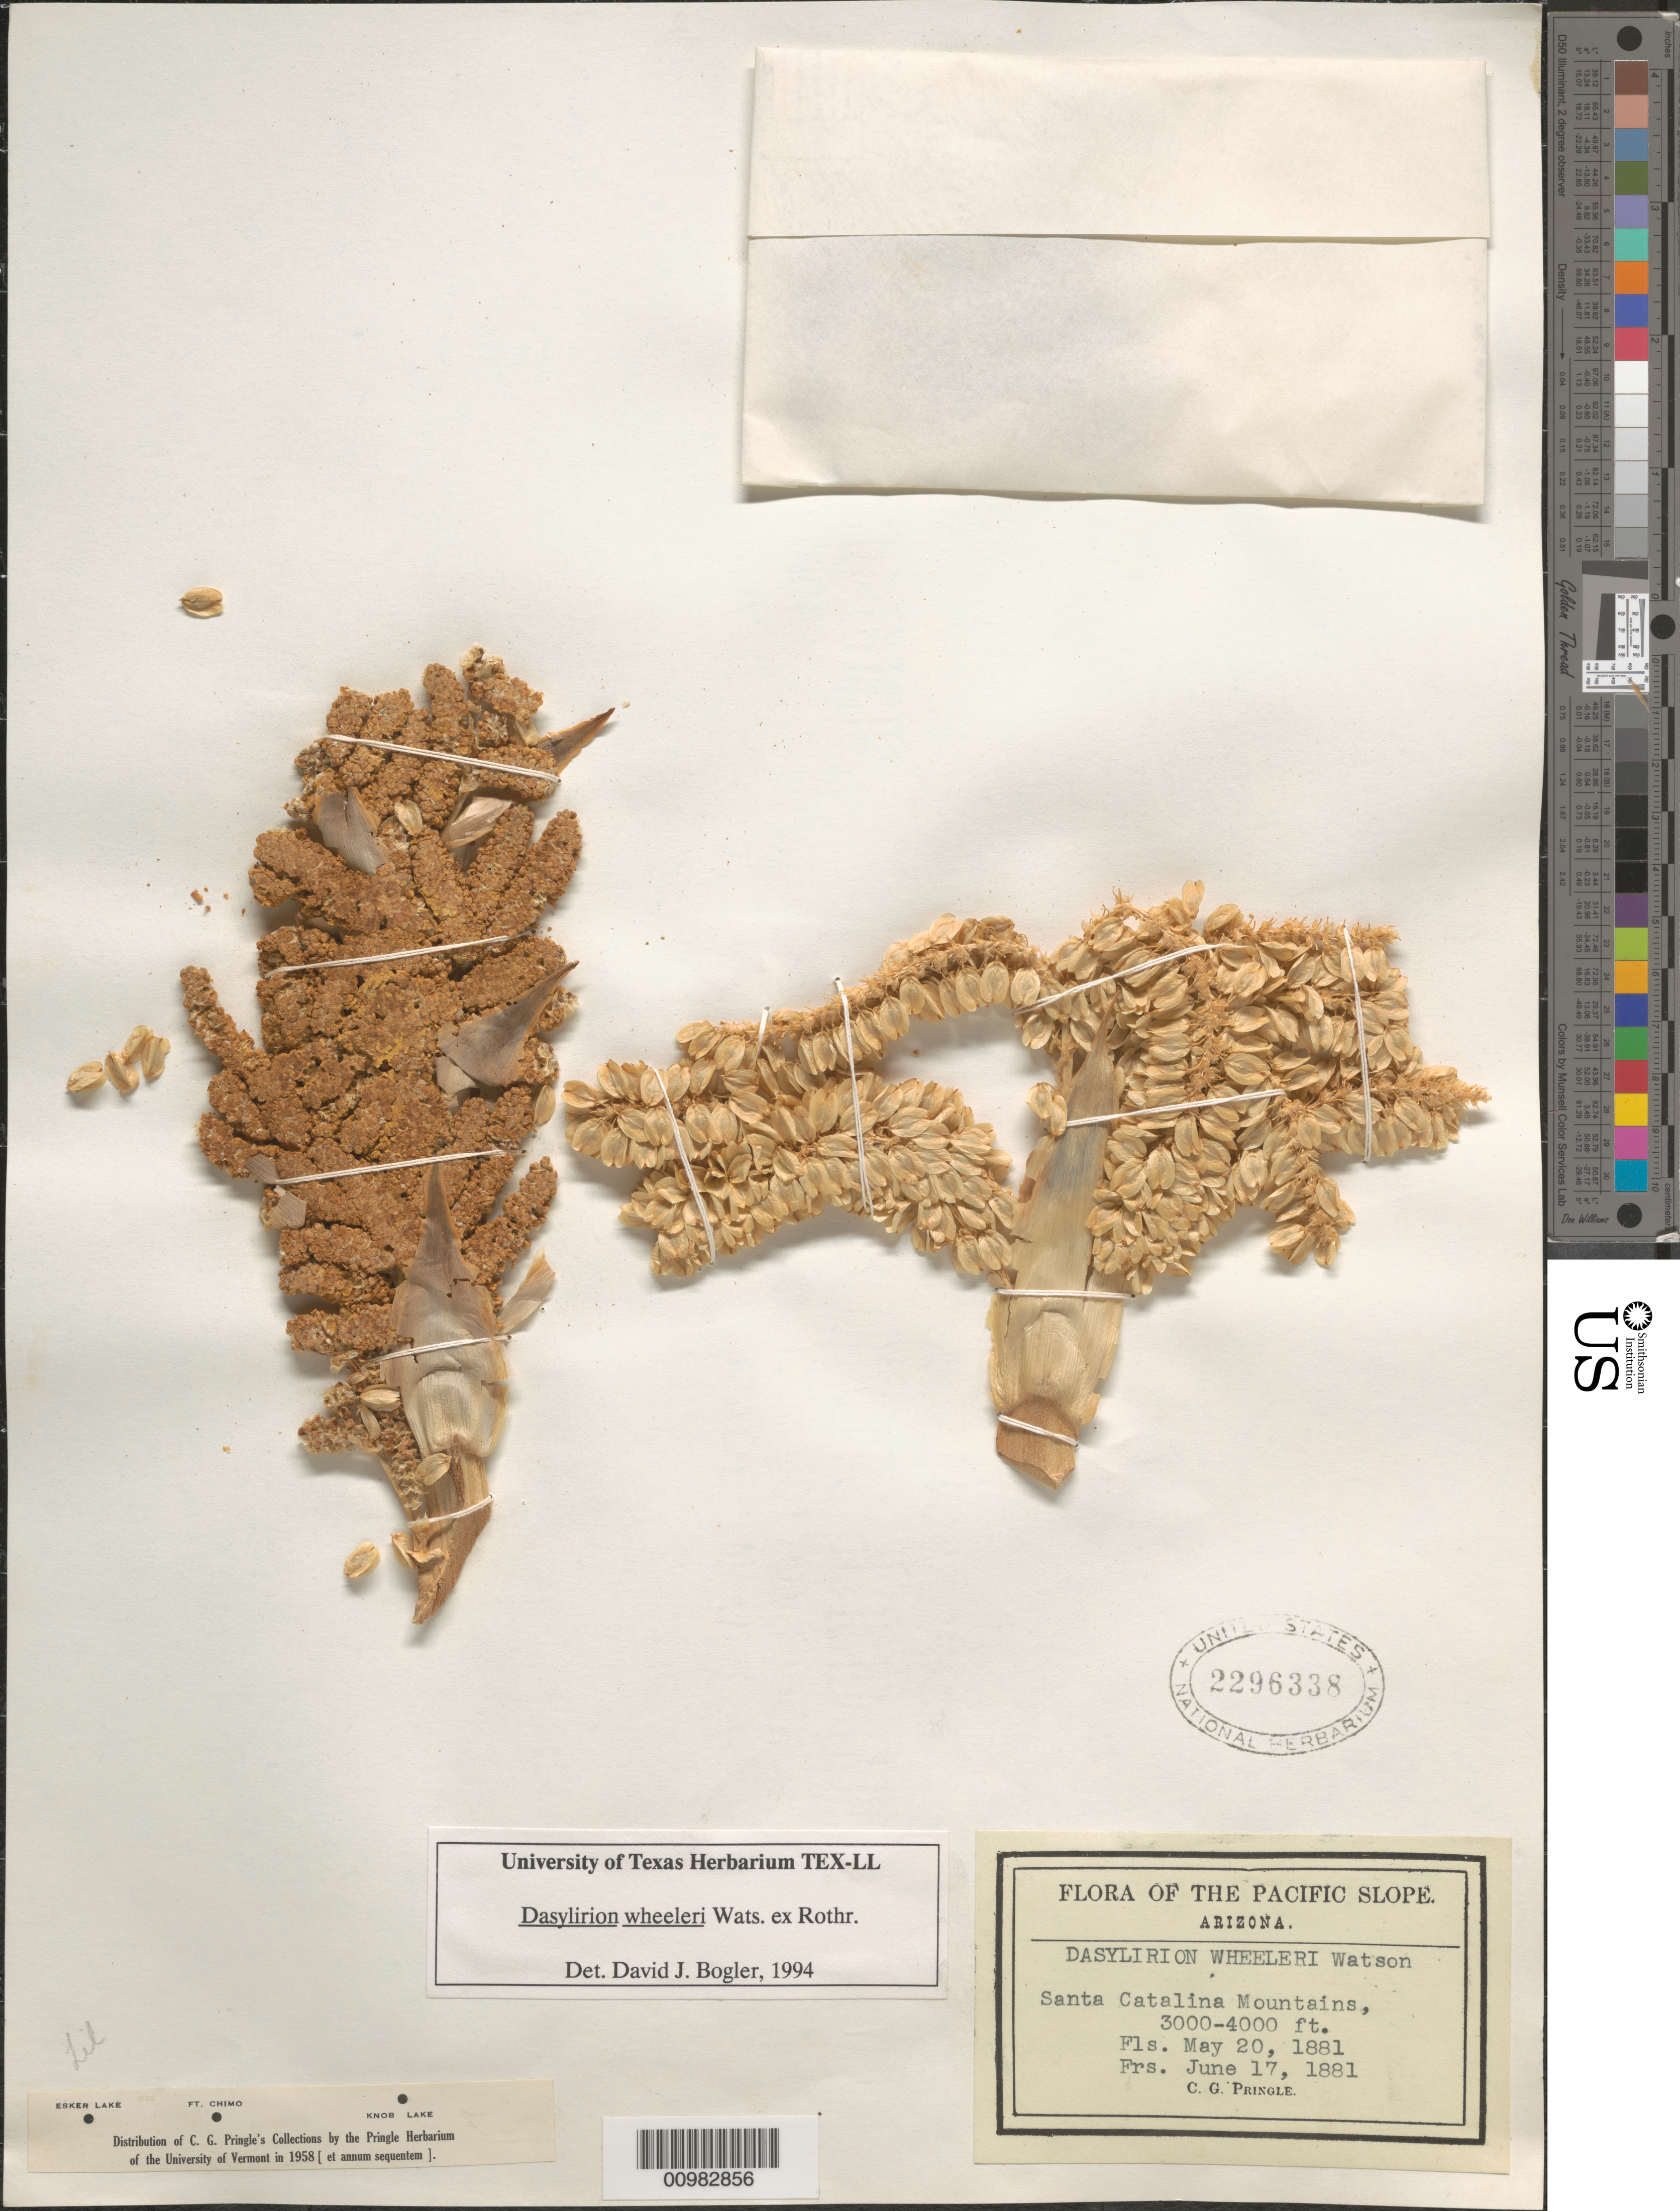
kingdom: Plantae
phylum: Tracheophyta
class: Liliopsida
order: Asparagales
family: Asparagaceae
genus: Dasylirion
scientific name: Dasylirion wheeleri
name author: S. Watson ex Rothr.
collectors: C. G. Pringle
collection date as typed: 20 May 1881 and 17 Jun 1881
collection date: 1881-05-20/1881-06-17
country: United States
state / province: Arizona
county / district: Pinal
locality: Santa Catalina Mountains.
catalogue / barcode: US 2296338